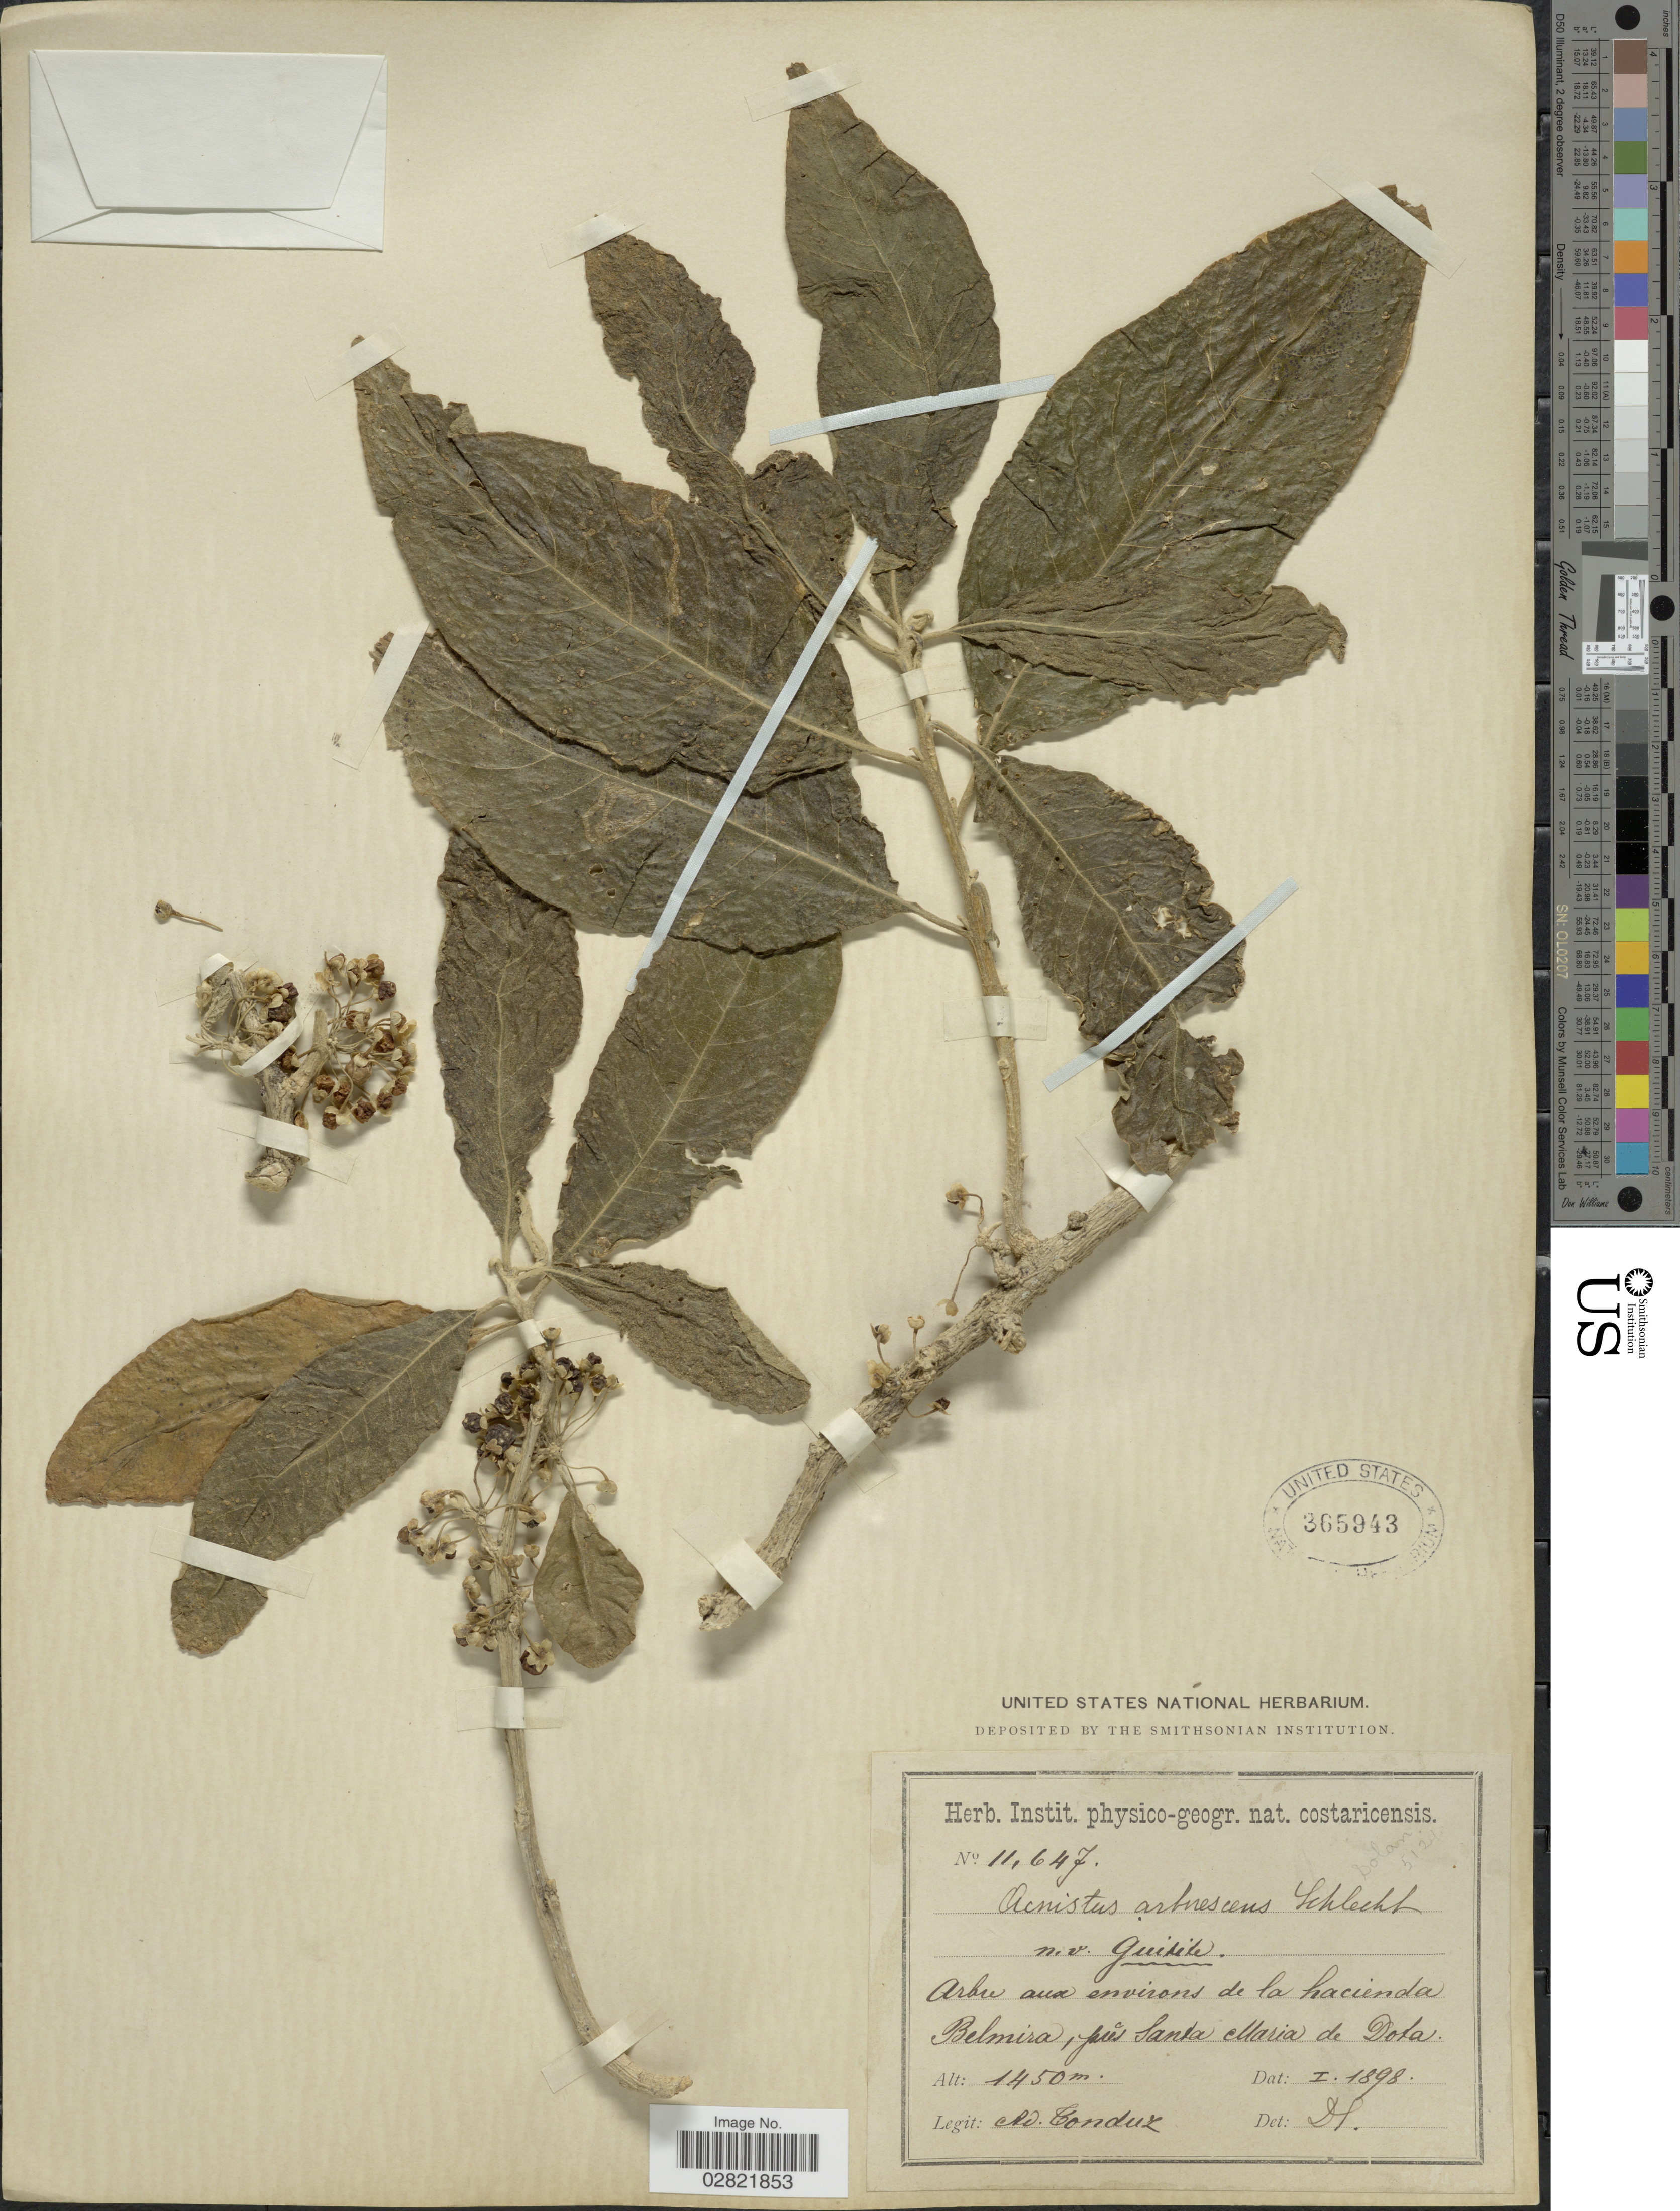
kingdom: Plantae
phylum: Tracheophyta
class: Magnoliopsida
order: Solanales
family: Solanaceae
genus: Acnistus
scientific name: Acnistus arborescens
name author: (L.) Schltdl.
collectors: A. Tonduz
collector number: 11647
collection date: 1898-01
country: Costa Rica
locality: Arbre aux environs de la hacienda Belmira, prés Santa Maria de Dota.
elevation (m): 1450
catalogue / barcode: US 365943